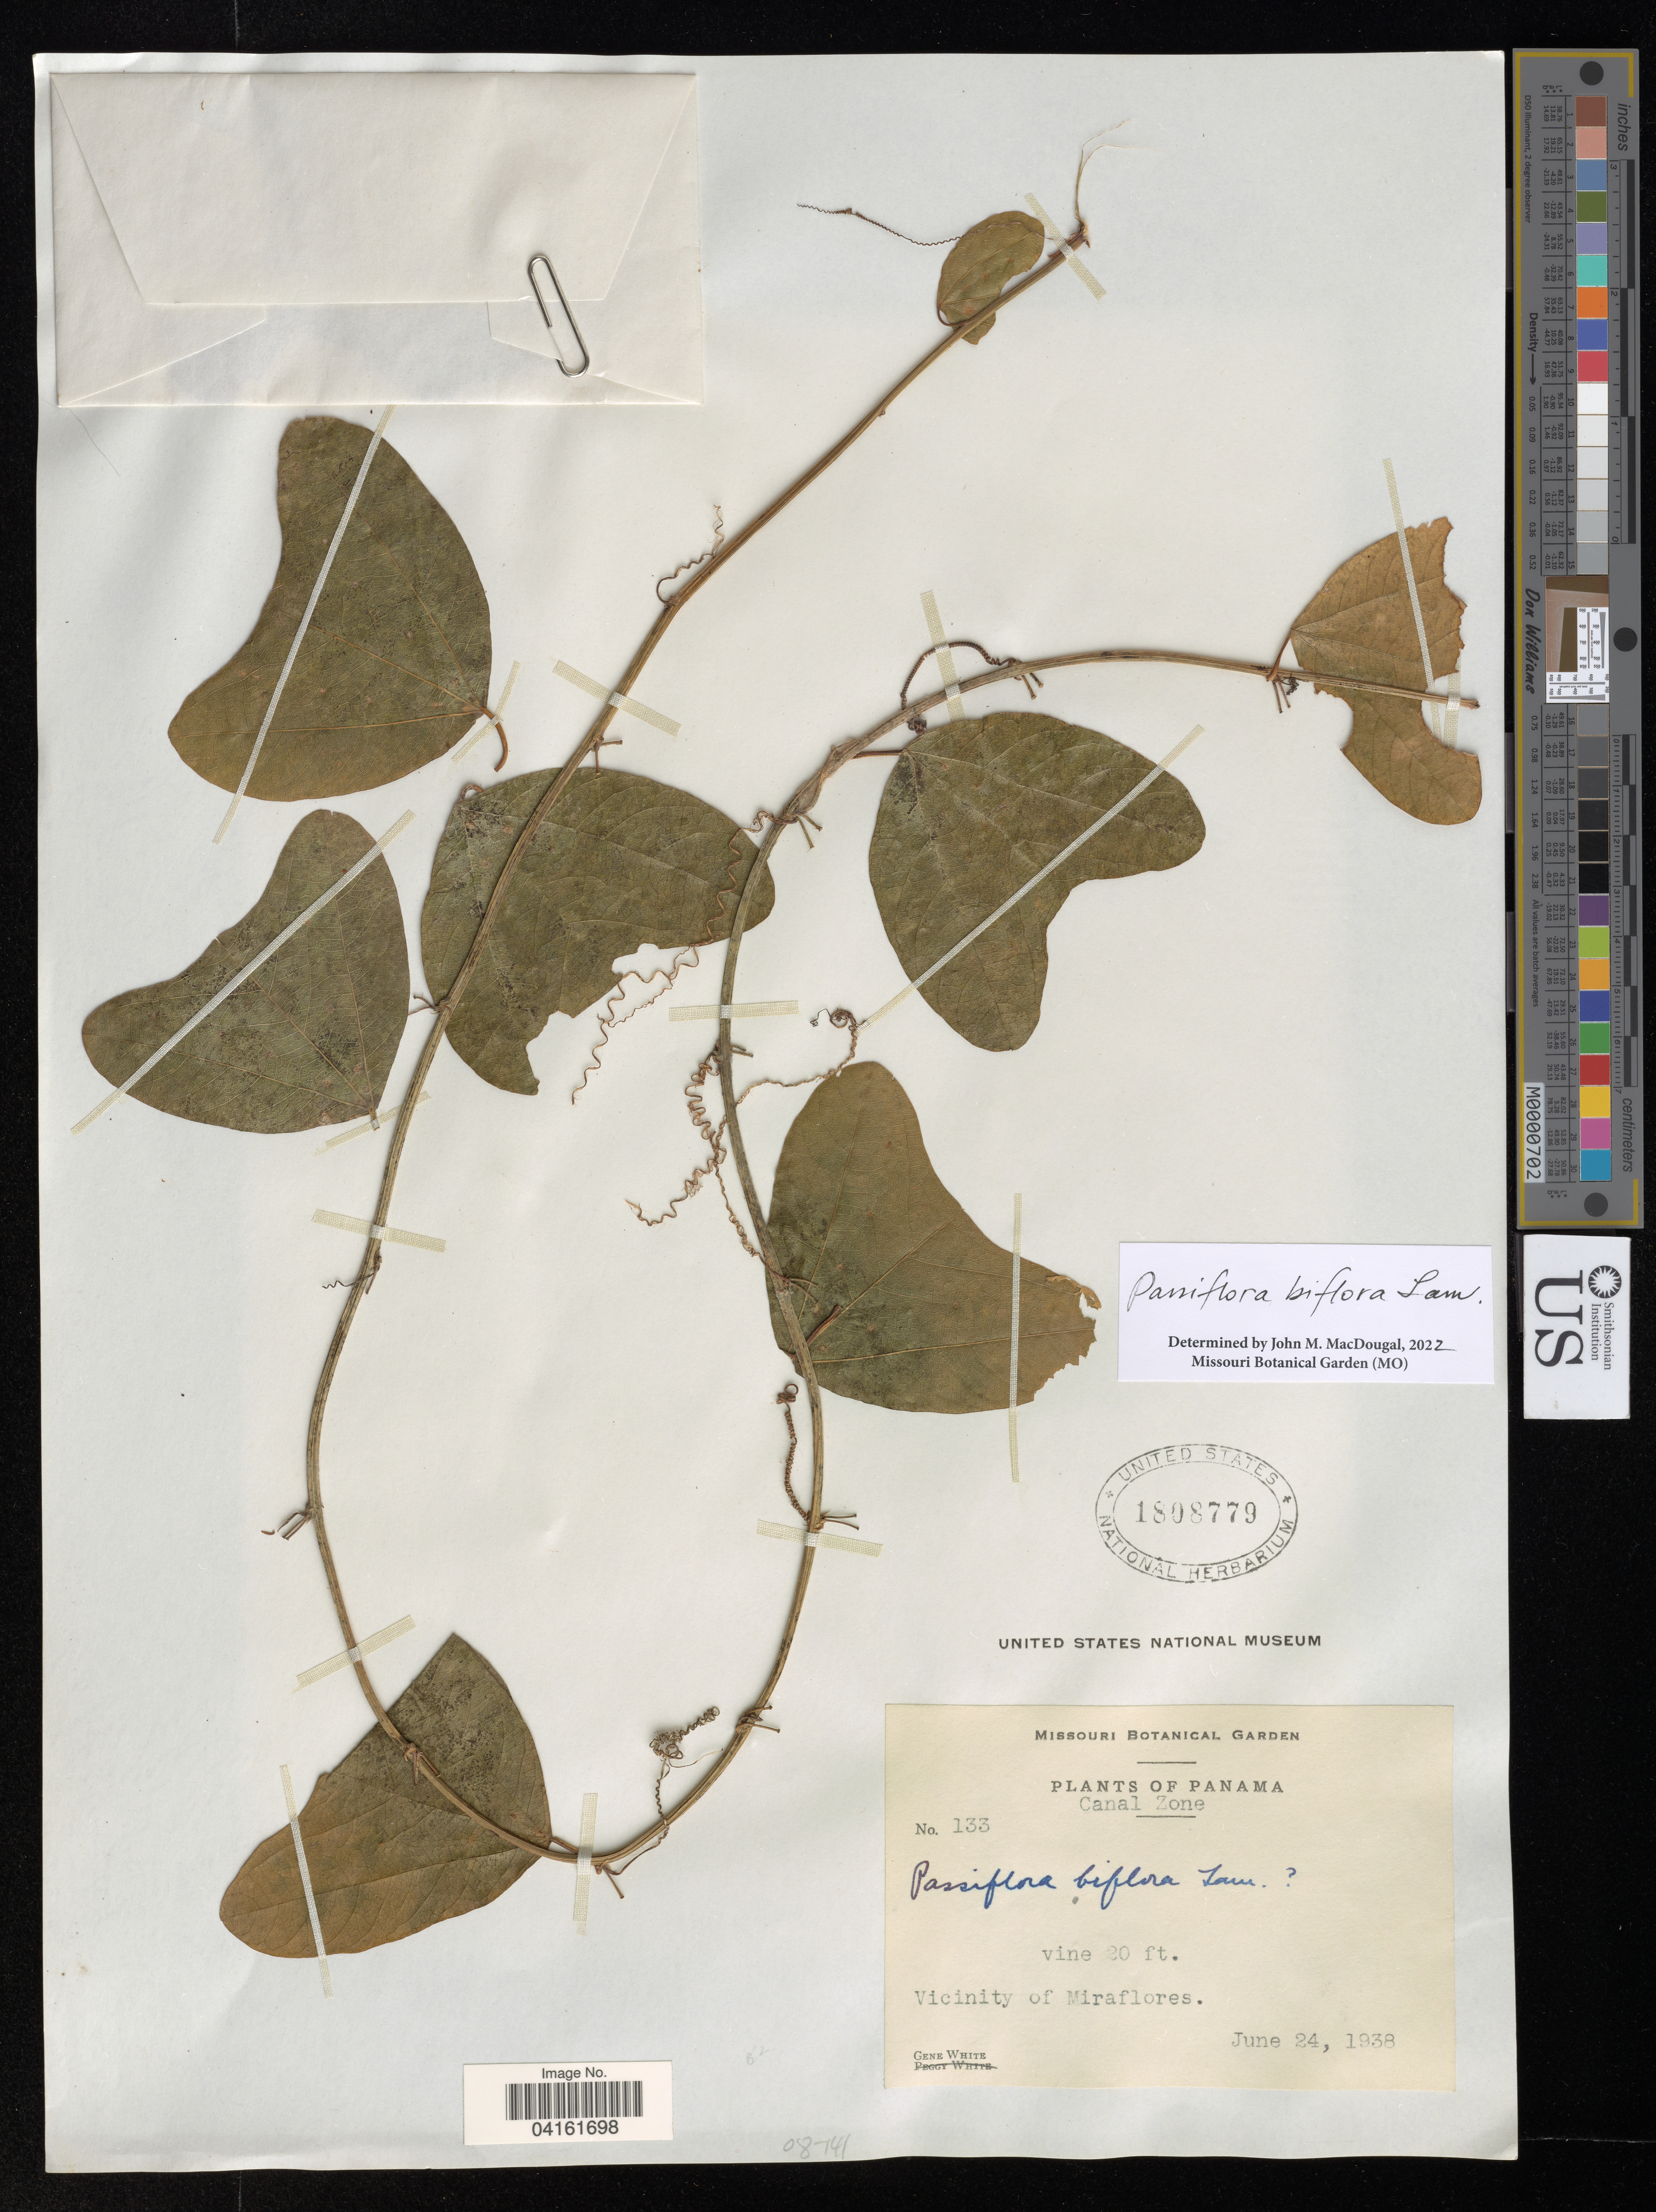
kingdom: Plantae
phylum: Tracheophyta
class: Magnoliopsida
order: Malpighiales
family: Passifloraceae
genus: Passiflora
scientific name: Passiflora biflora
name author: Lam.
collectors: G. White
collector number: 133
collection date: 1938-06-24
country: Panama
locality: Canal Zone. Vicinity of Miraflores.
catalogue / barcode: US 1808779